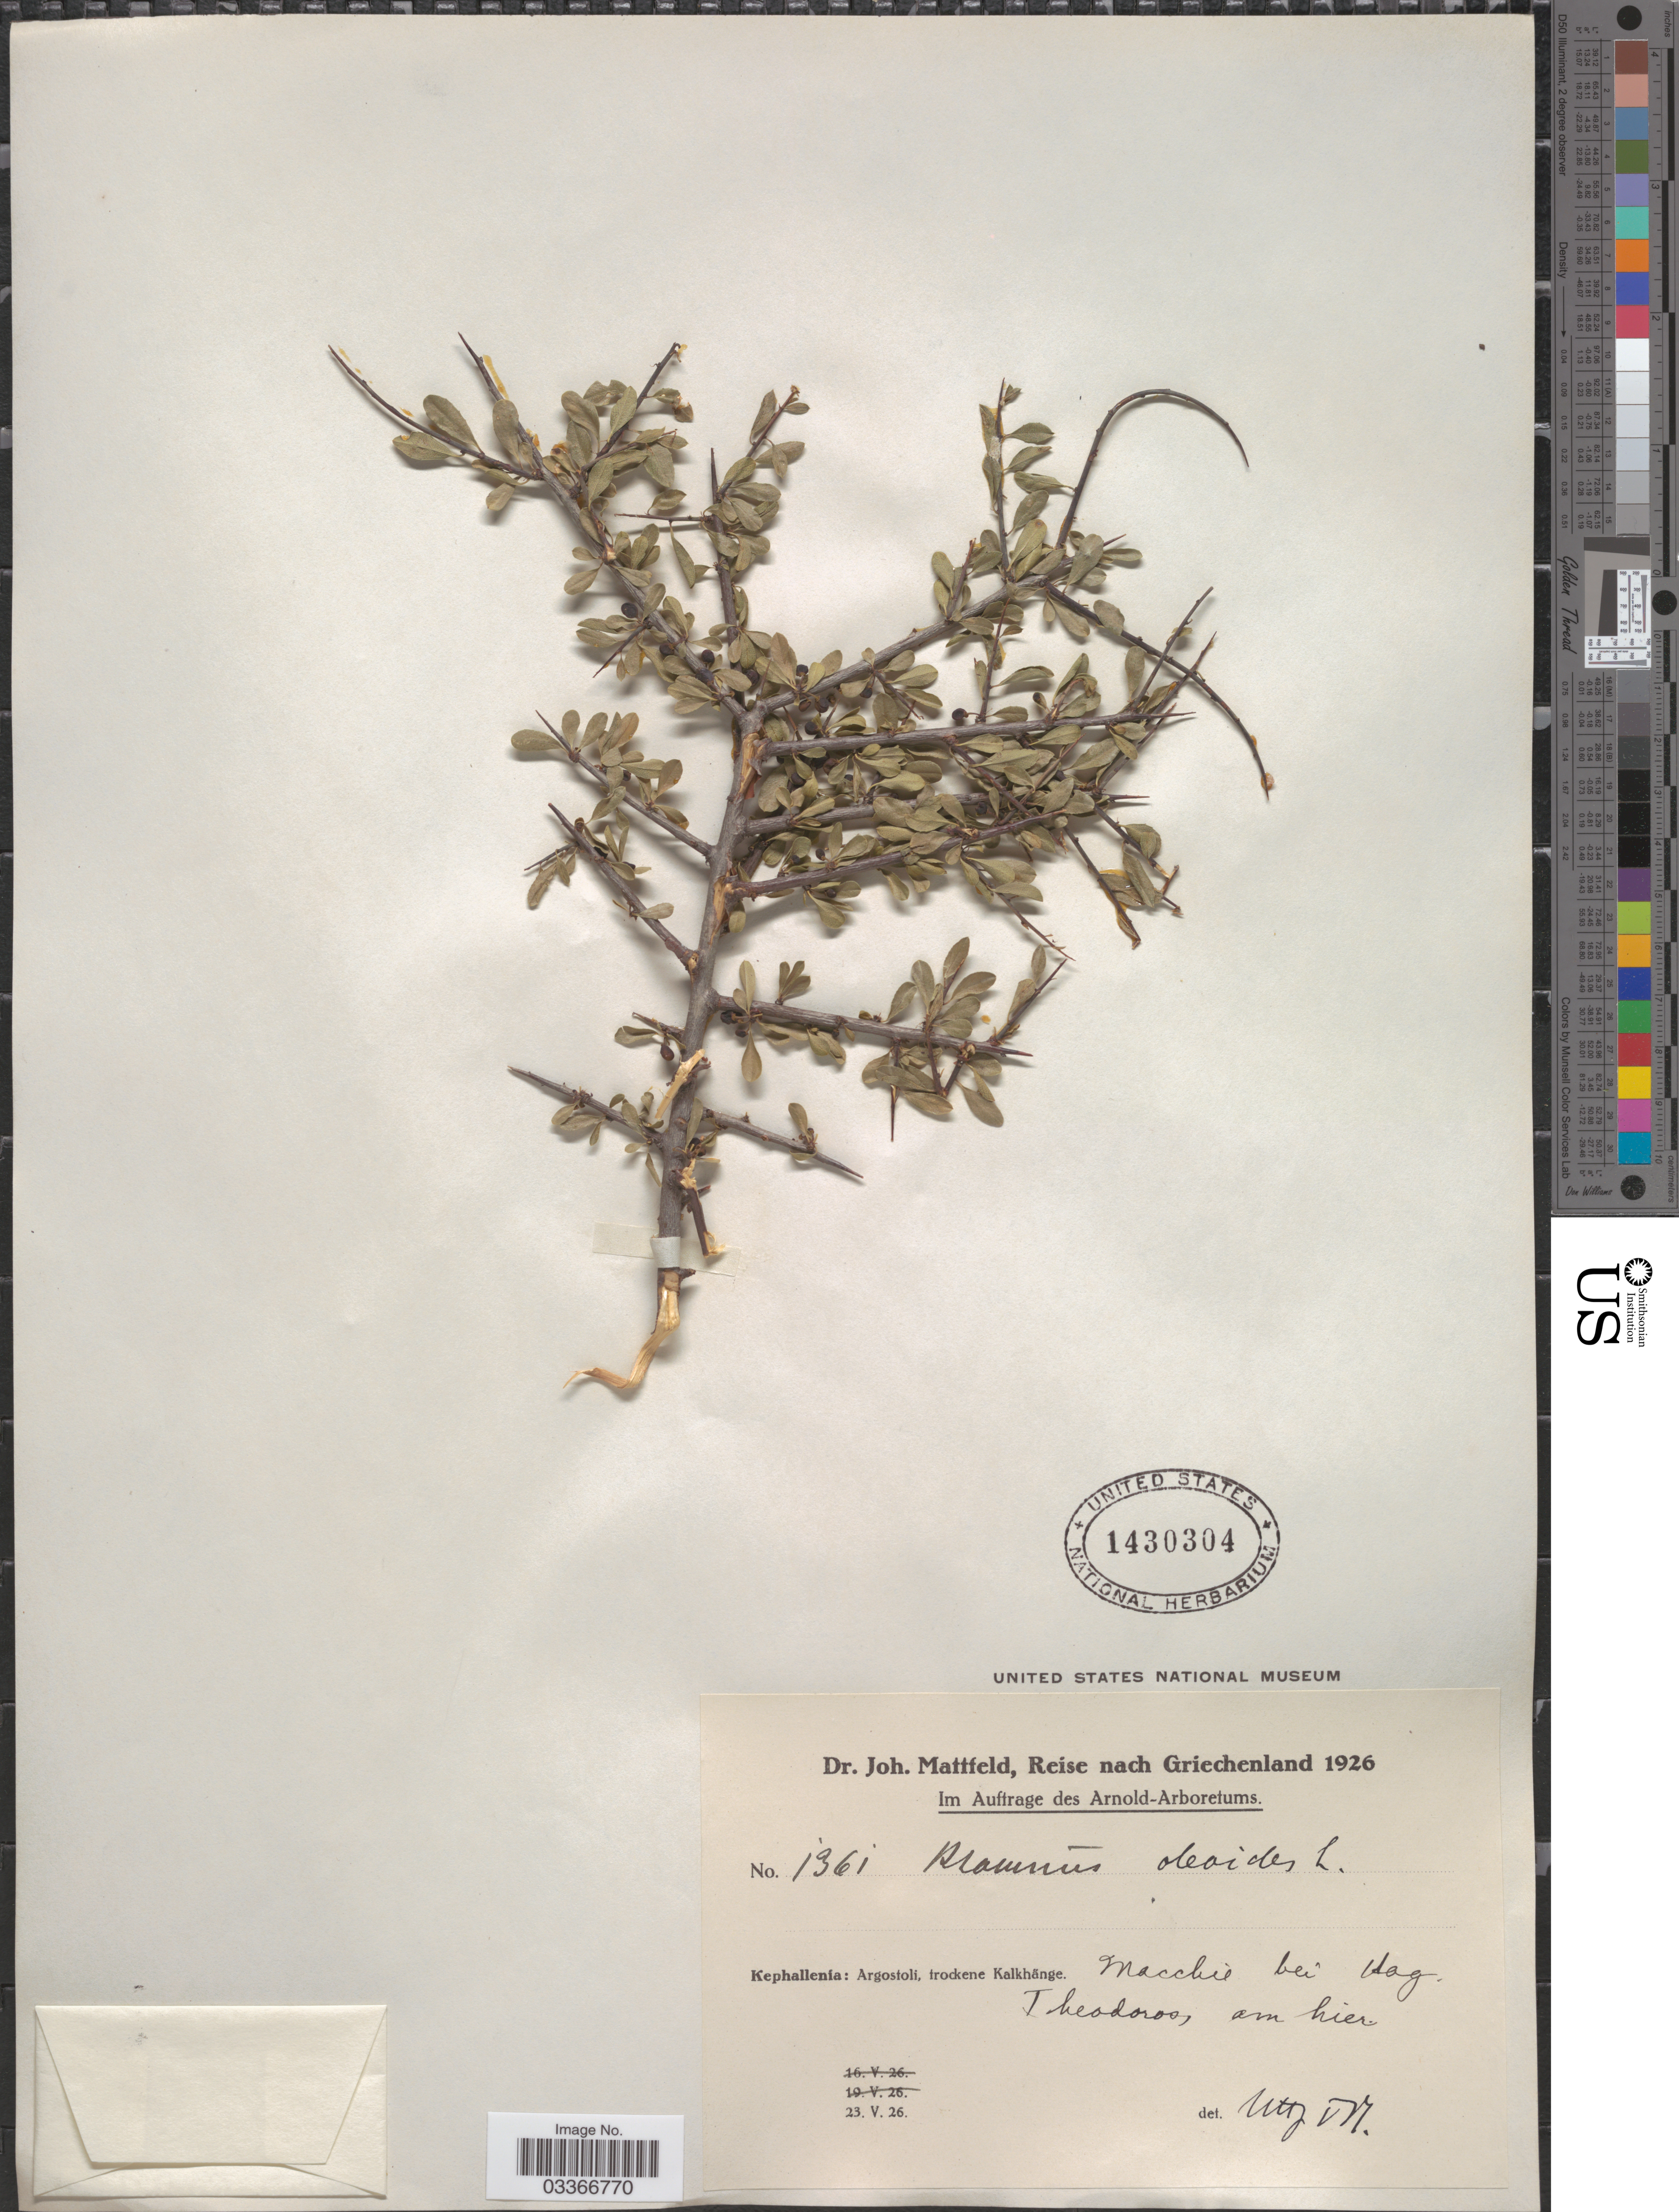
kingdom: Plantae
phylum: Tracheophyta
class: Magnoliopsida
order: Rosales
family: Rhamnaceae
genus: Rhamnus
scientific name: Rhamnus oleoides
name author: L.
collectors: J. Mattfeld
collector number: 1361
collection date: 1926-05-23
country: Greece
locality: Griechenland. Kephallenia: Argostoli, trockene Kalkhänge. Macchie bei Hag. Theodoros, am hier.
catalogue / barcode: US 1430304